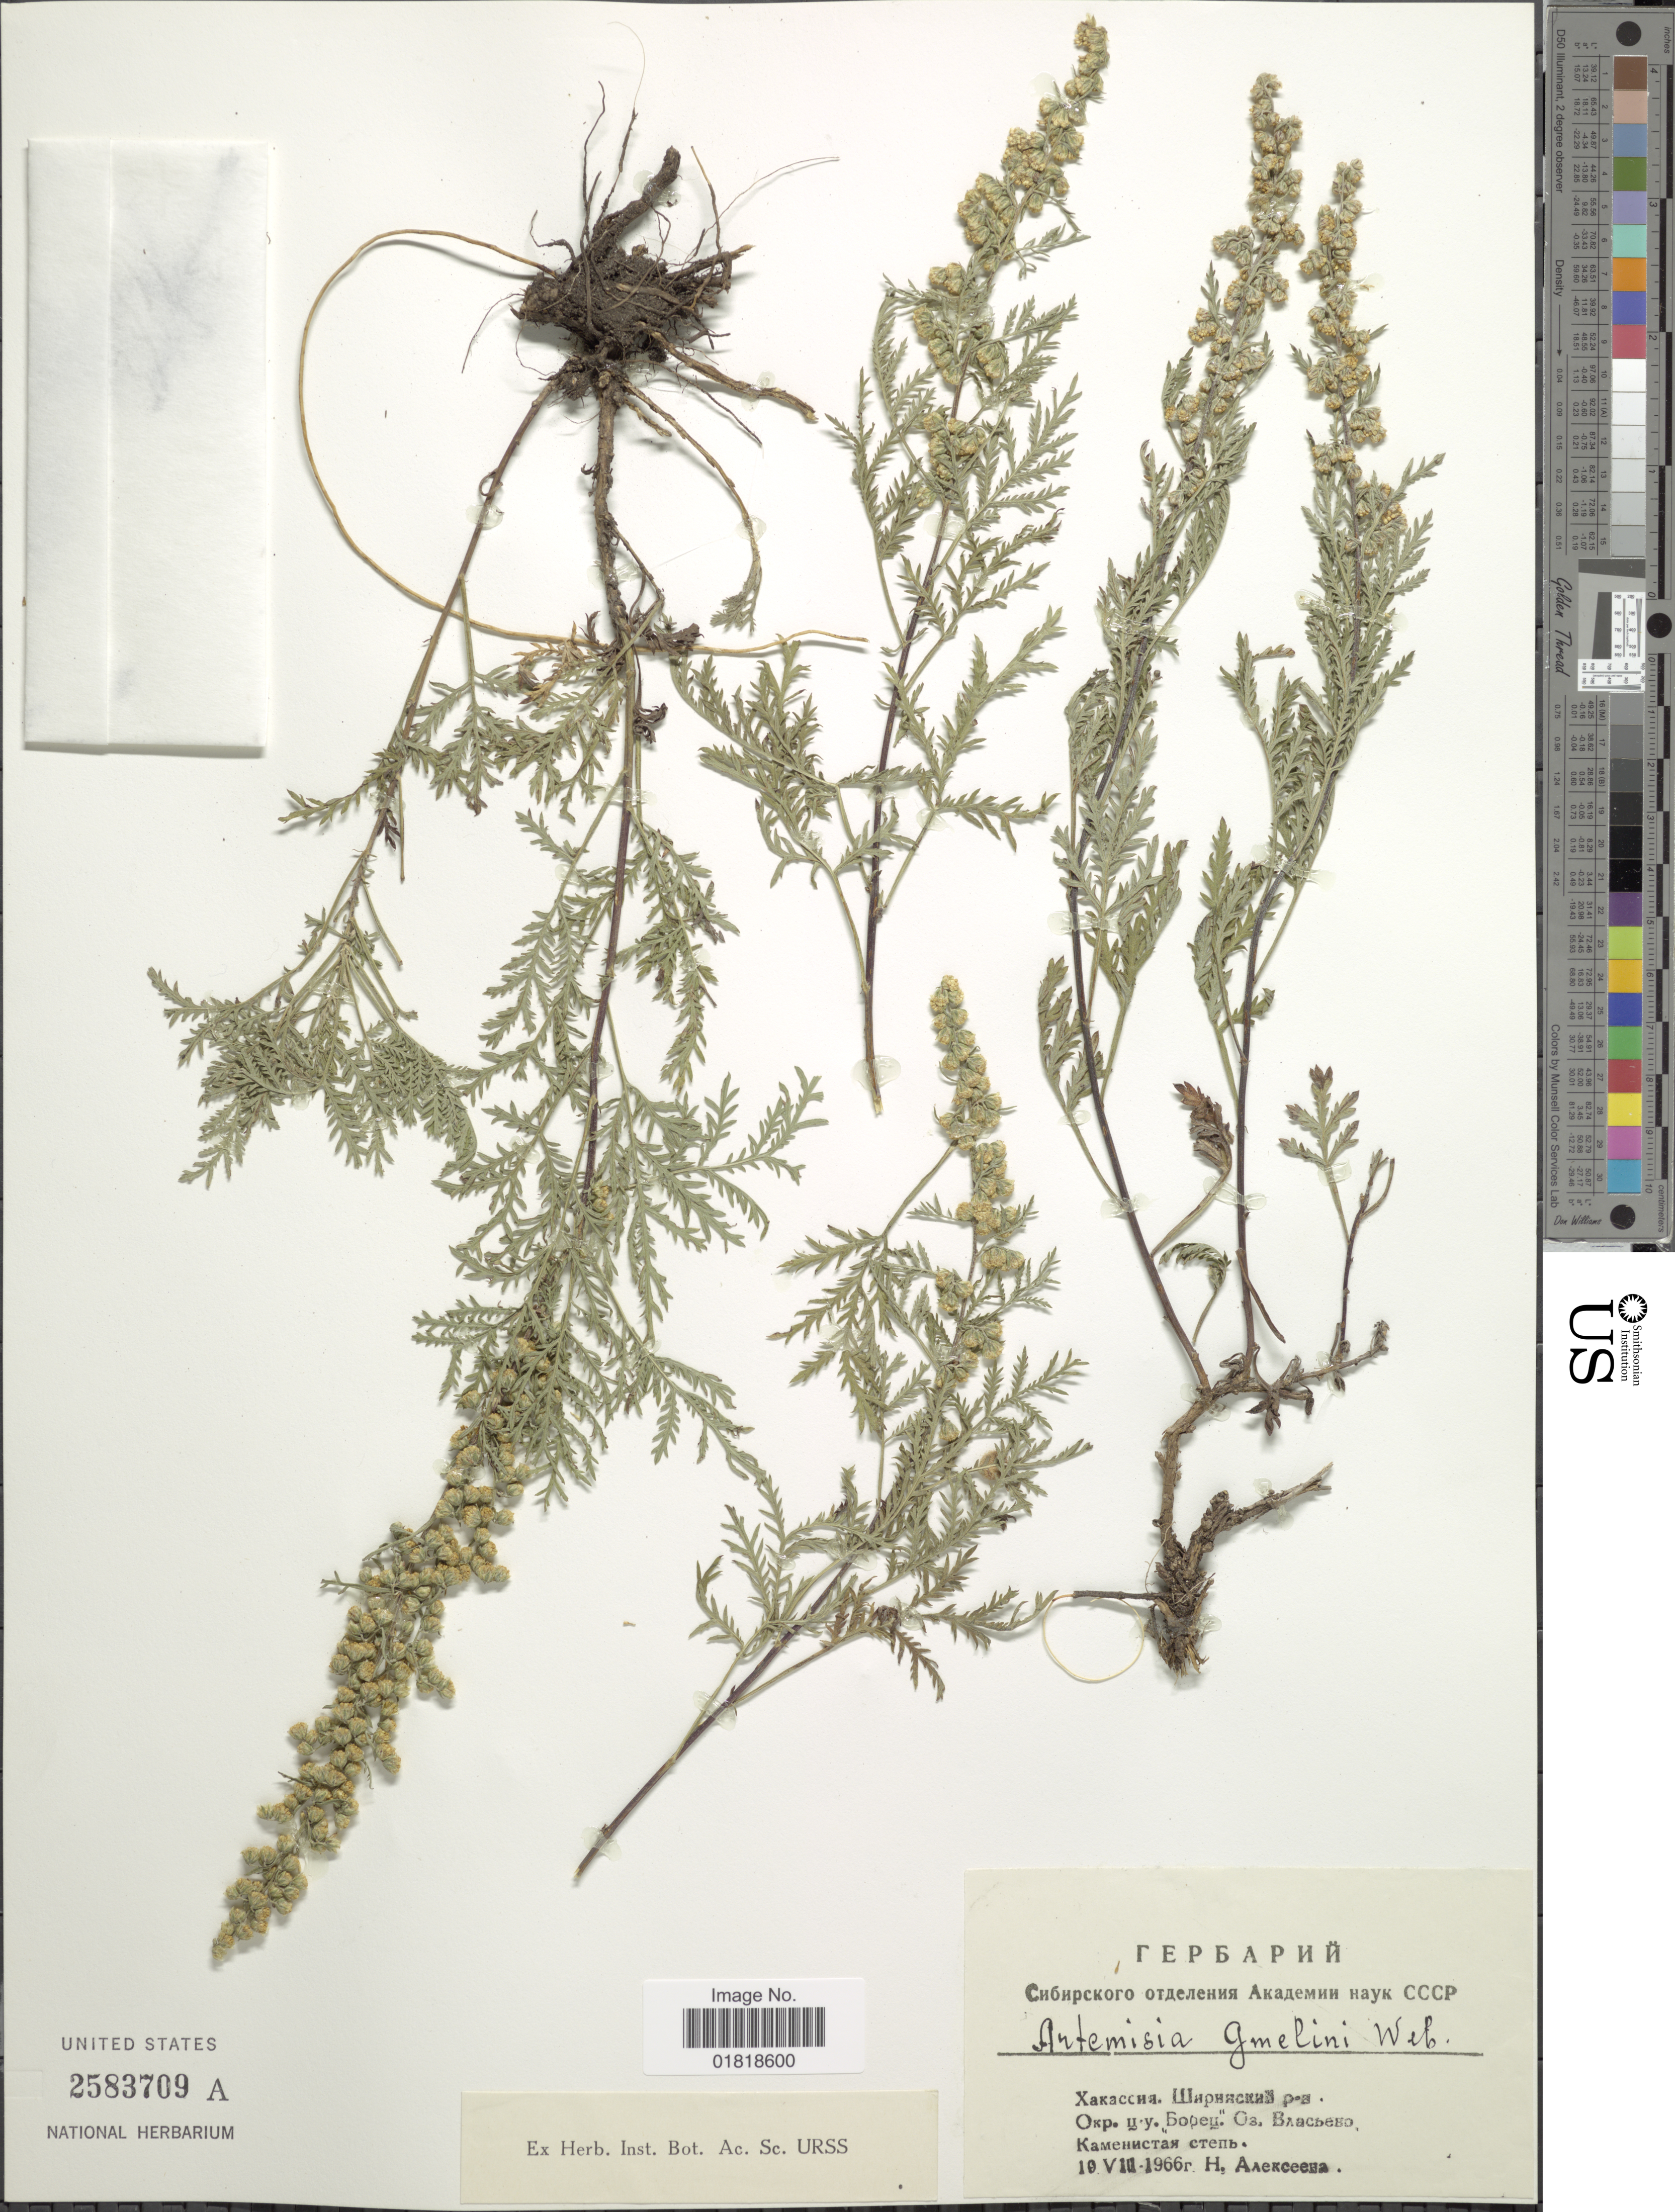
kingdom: Plantae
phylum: Tracheophyta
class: Magnoliopsida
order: Asterales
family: Asteraceae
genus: Artemisia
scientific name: Artemisia gmelinii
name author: G.H. Weber ex Stechm.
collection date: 1966-07-19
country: U.S.S.R.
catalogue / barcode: US 2583709A